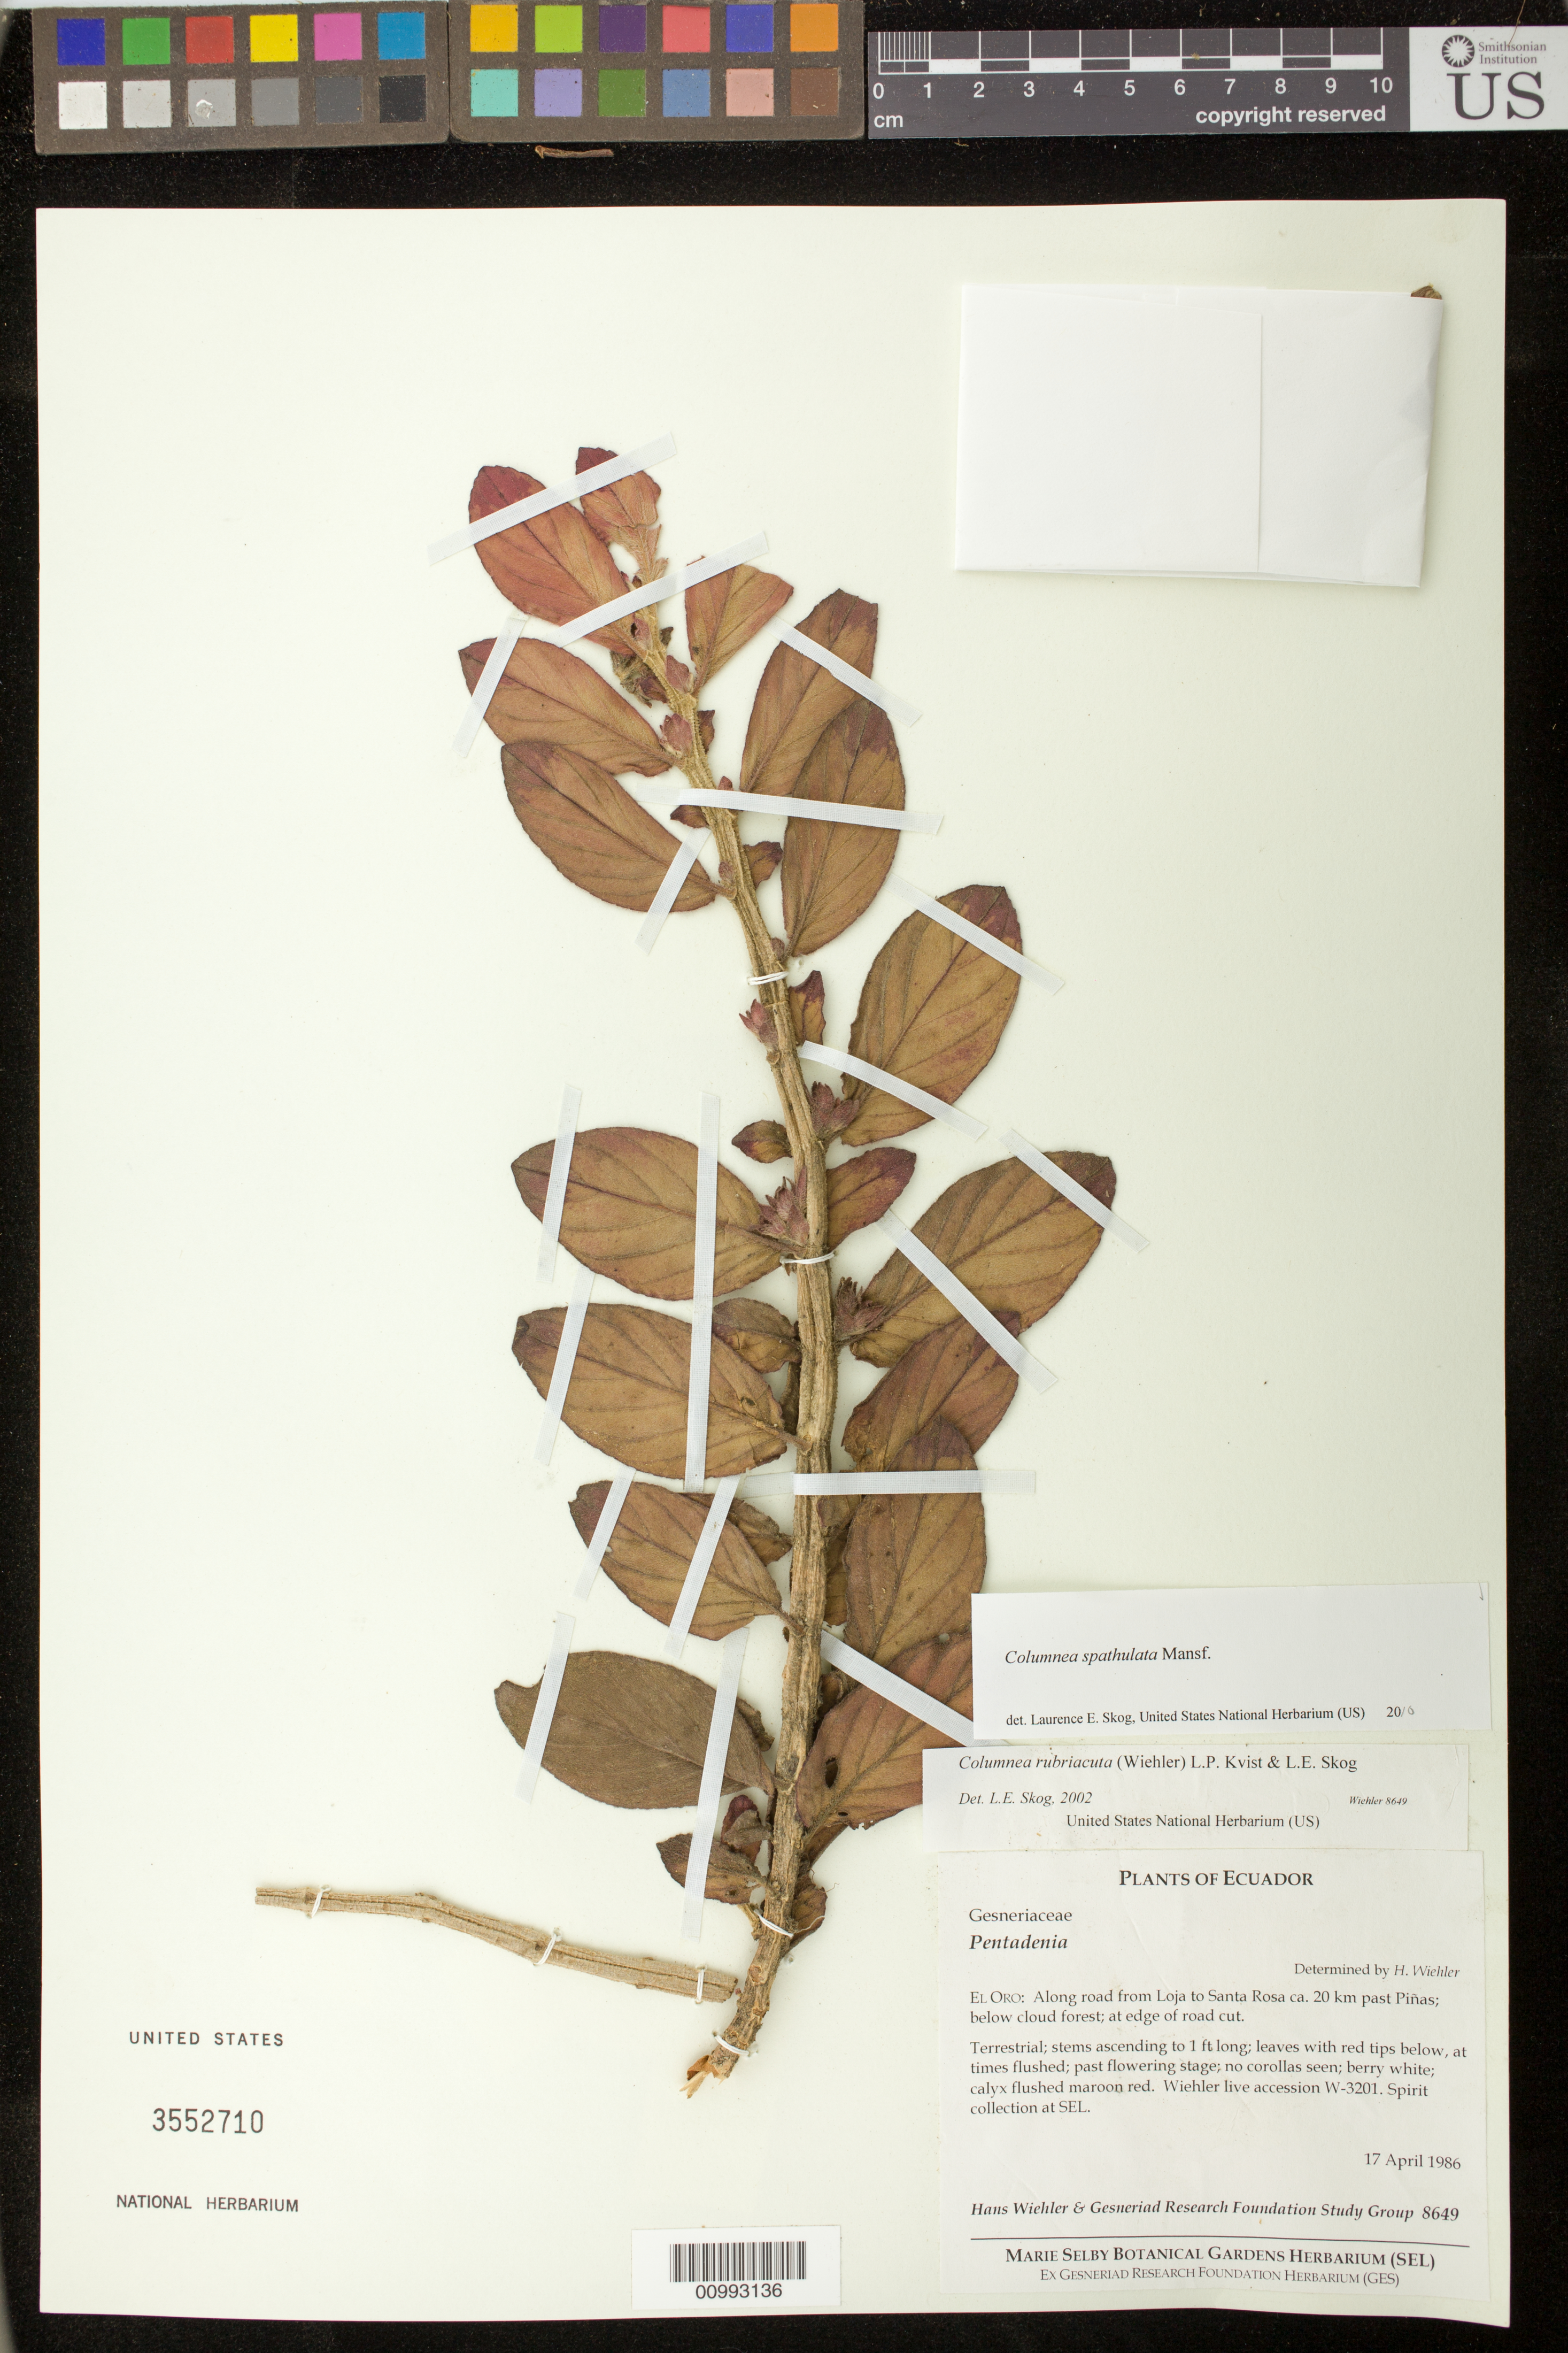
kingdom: Plantae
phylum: Tracheophyta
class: Magnoliopsida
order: Lamiales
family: Gesneriaceae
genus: Columnea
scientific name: Columnea spathulata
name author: Mansf.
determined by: Skog, Laurence E.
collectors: H. J. Wiehler & Gesneriad Research Foundation Study Group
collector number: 8649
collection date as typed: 17 Apr 1986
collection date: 1986-04-17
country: Ecuador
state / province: El Oro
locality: Along road from Loja to Santa Rosa ca. 20 km past Piñas; below cloud forest; at edge of road cut.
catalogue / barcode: US 3552710